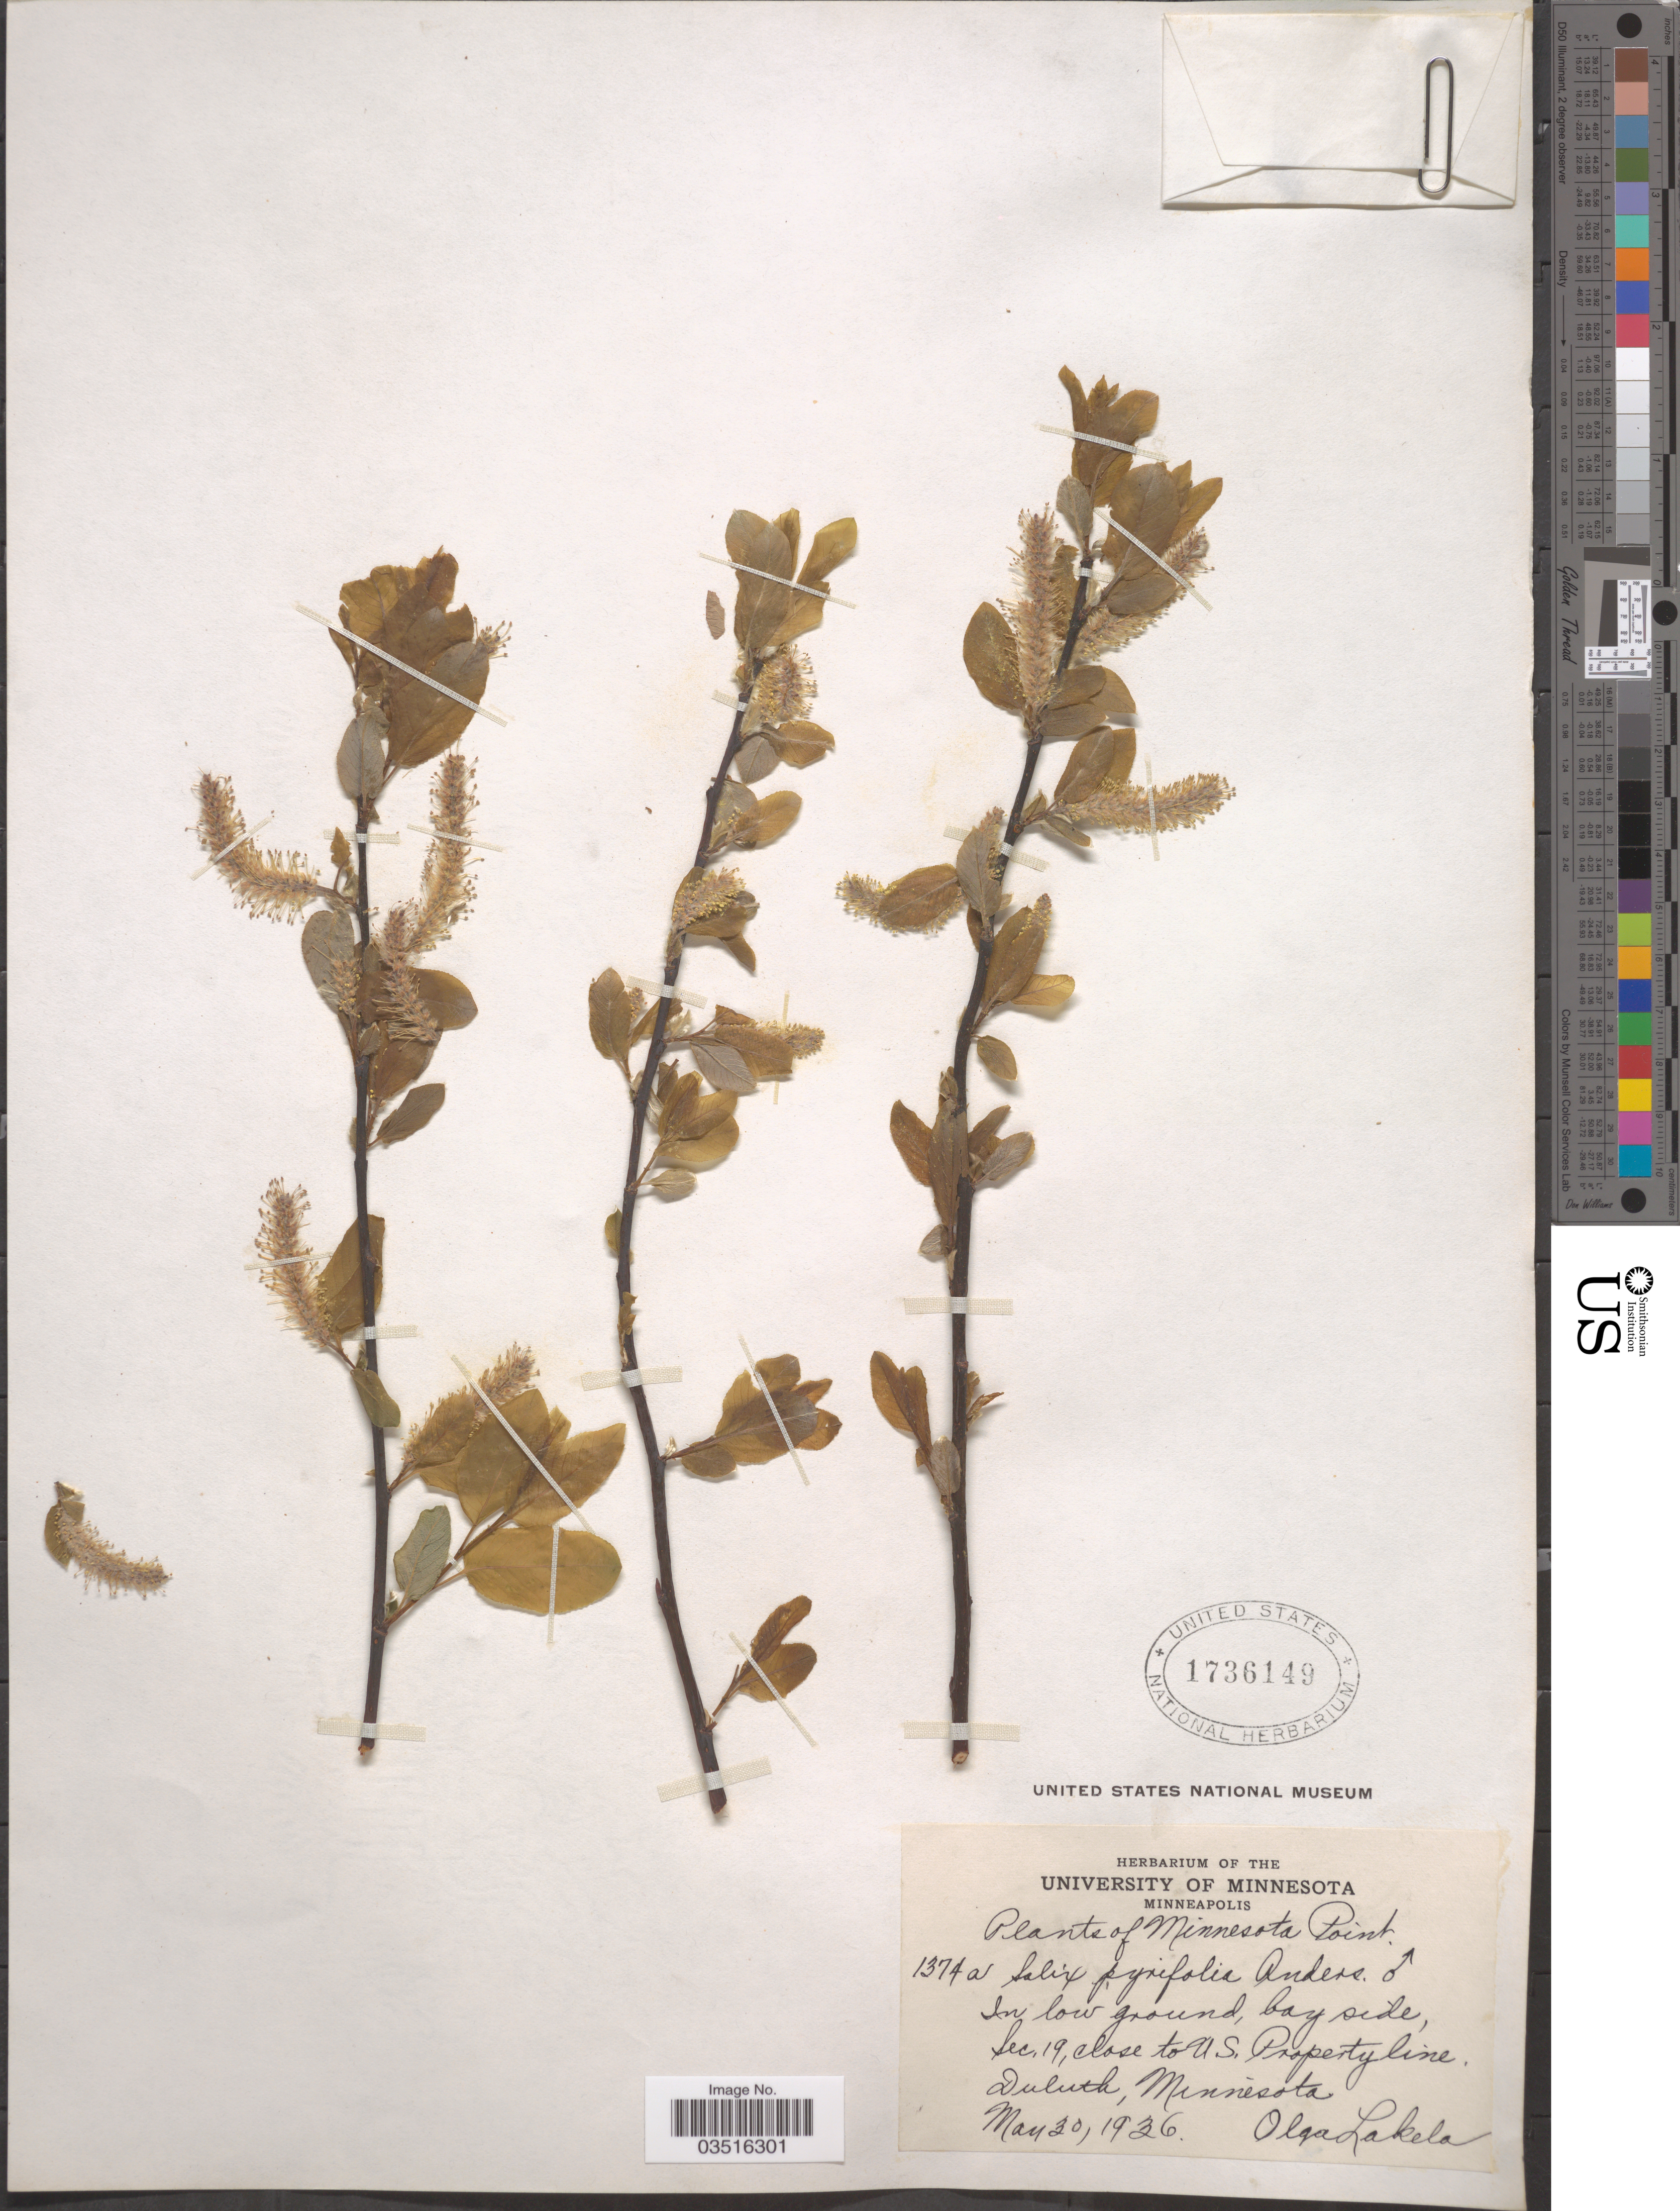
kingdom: Plantae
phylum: Tracheophyta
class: Magnoliopsida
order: Malpighiales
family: Salicaceae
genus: Salix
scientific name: Salix pyrifolia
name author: Ledeb.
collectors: O. K. Lakela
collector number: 1374a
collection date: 1936-05-30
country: United States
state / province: Minnesota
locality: Bay side Sec. 19, close to U. S. Property line. Duluth.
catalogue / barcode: US 1736149